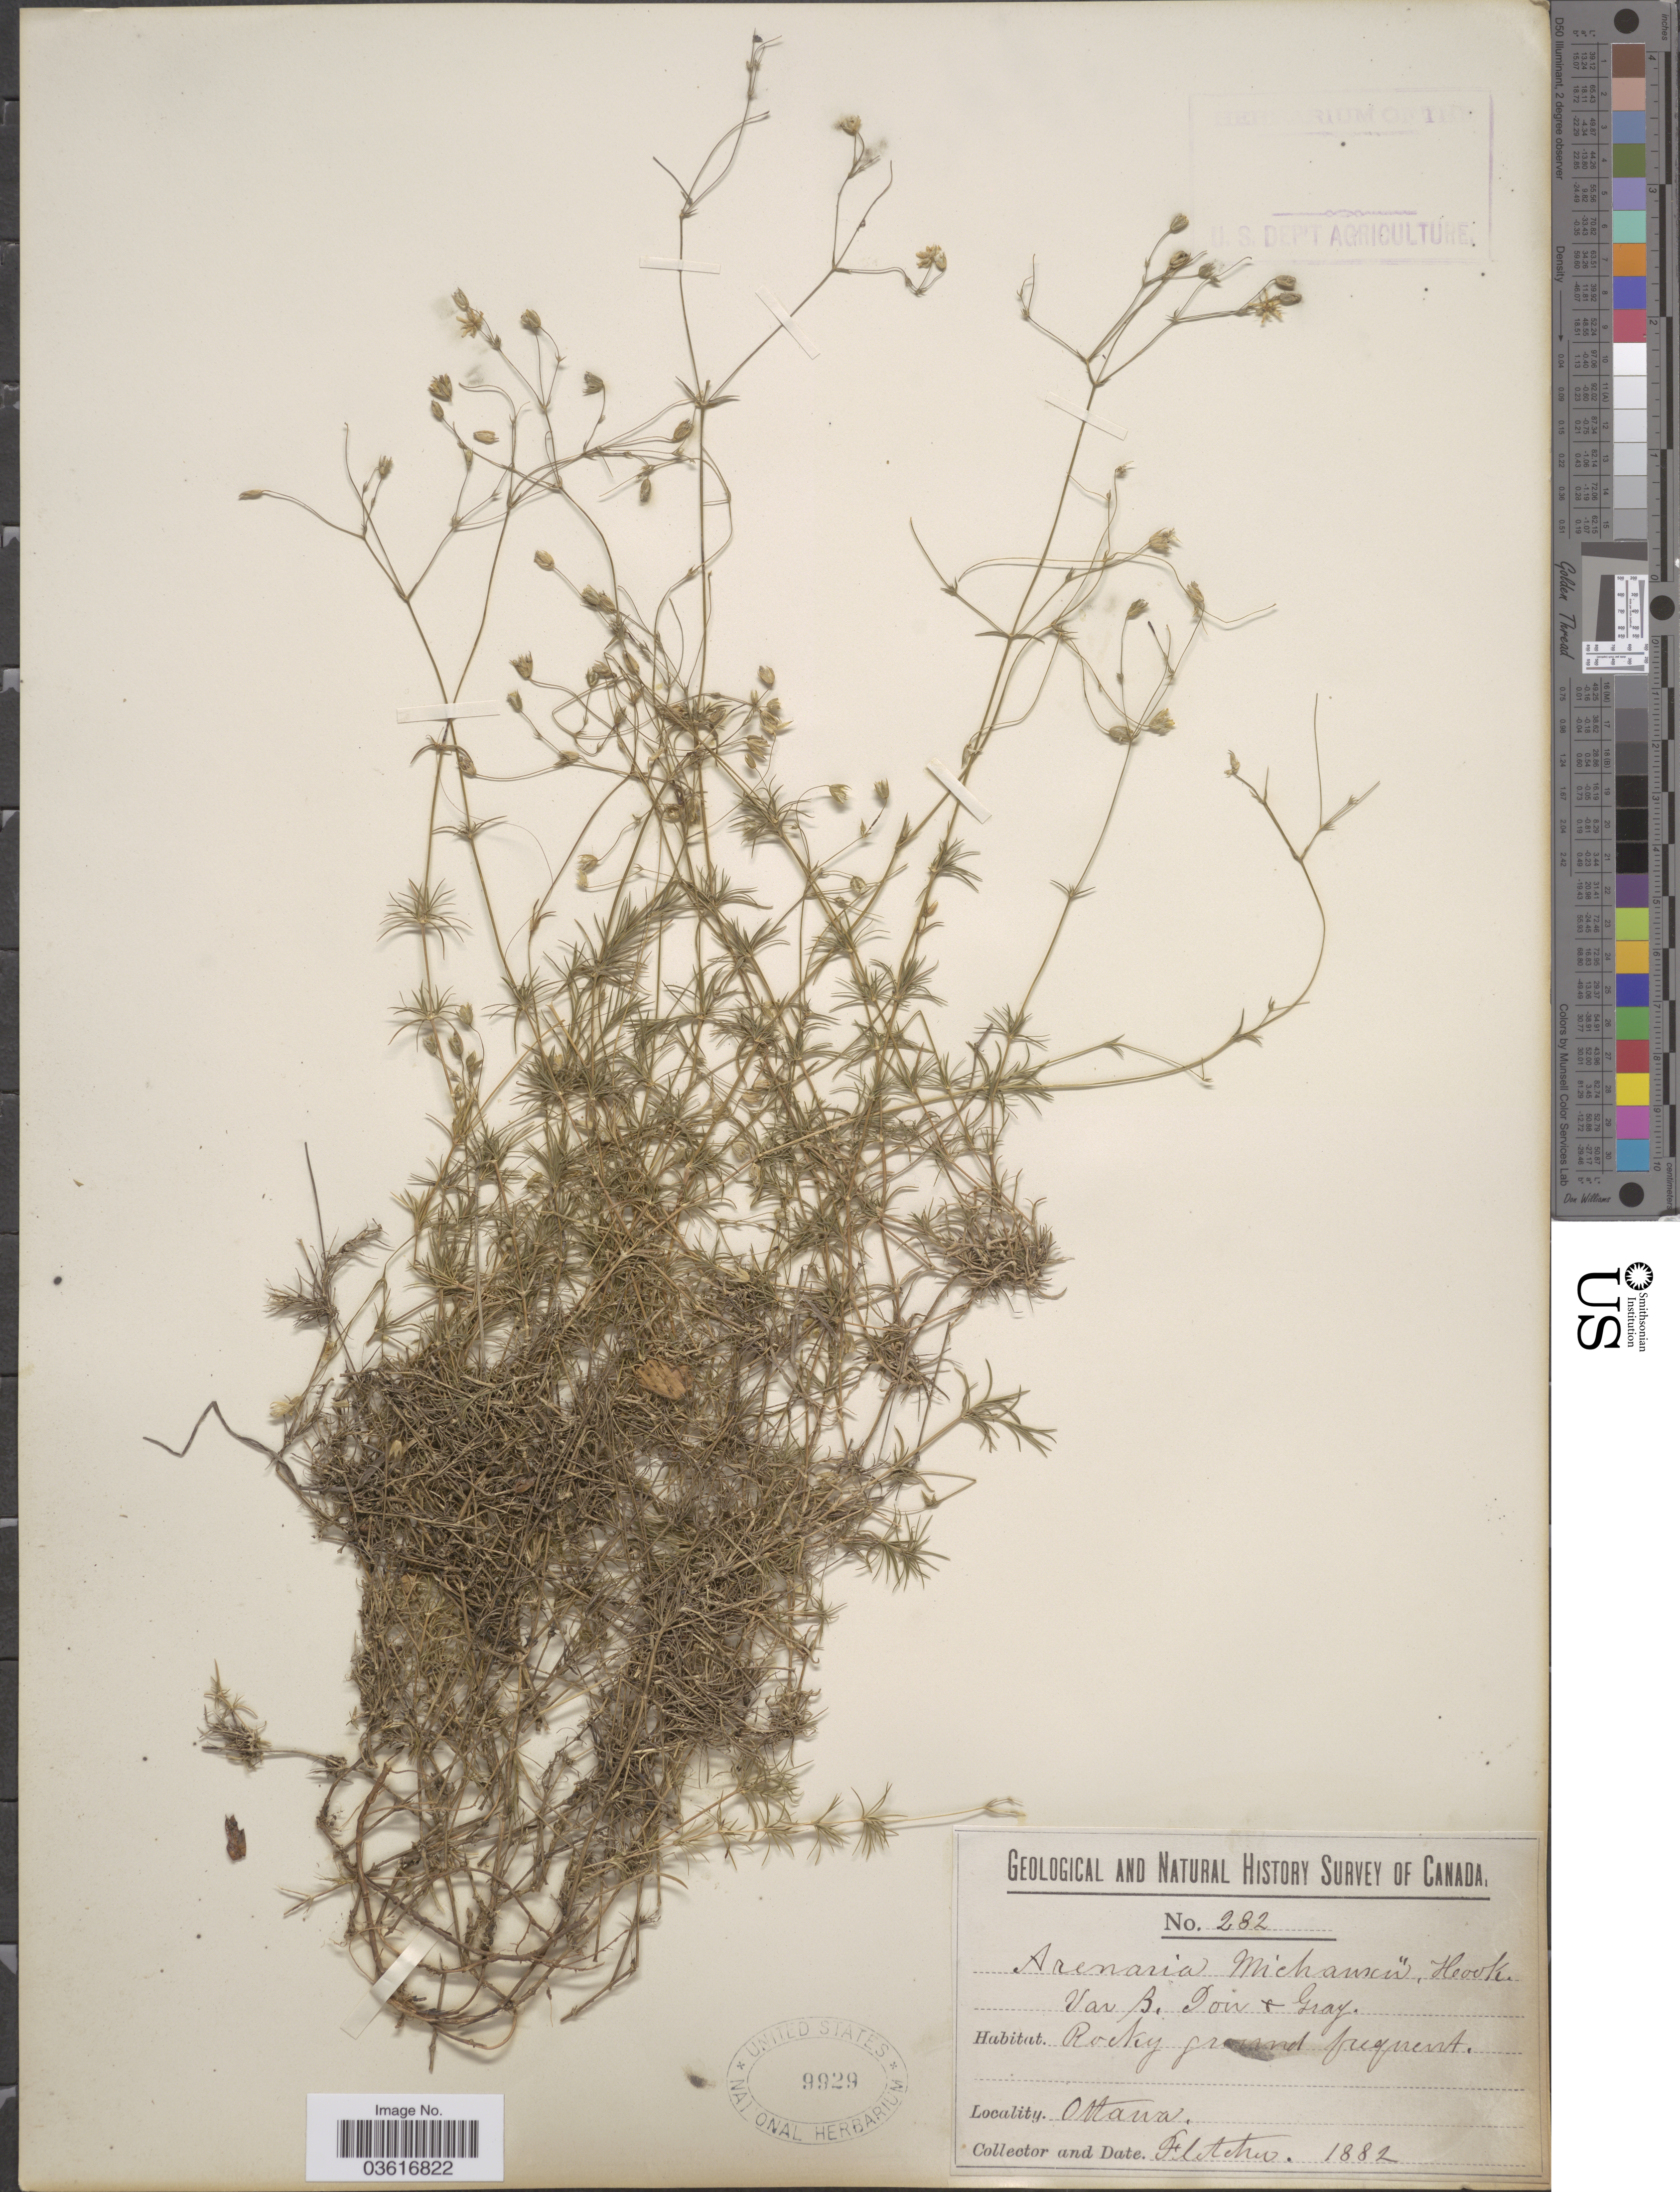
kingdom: Plantae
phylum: Tracheophyta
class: Magnoliopsida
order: Caryophyllales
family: Caryophyllaceae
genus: Minuartia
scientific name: Minuartia stricta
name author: (Sw.) Hiern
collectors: -. Fletcher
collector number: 282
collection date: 1882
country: Canada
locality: Ottawa.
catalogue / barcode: US 9929